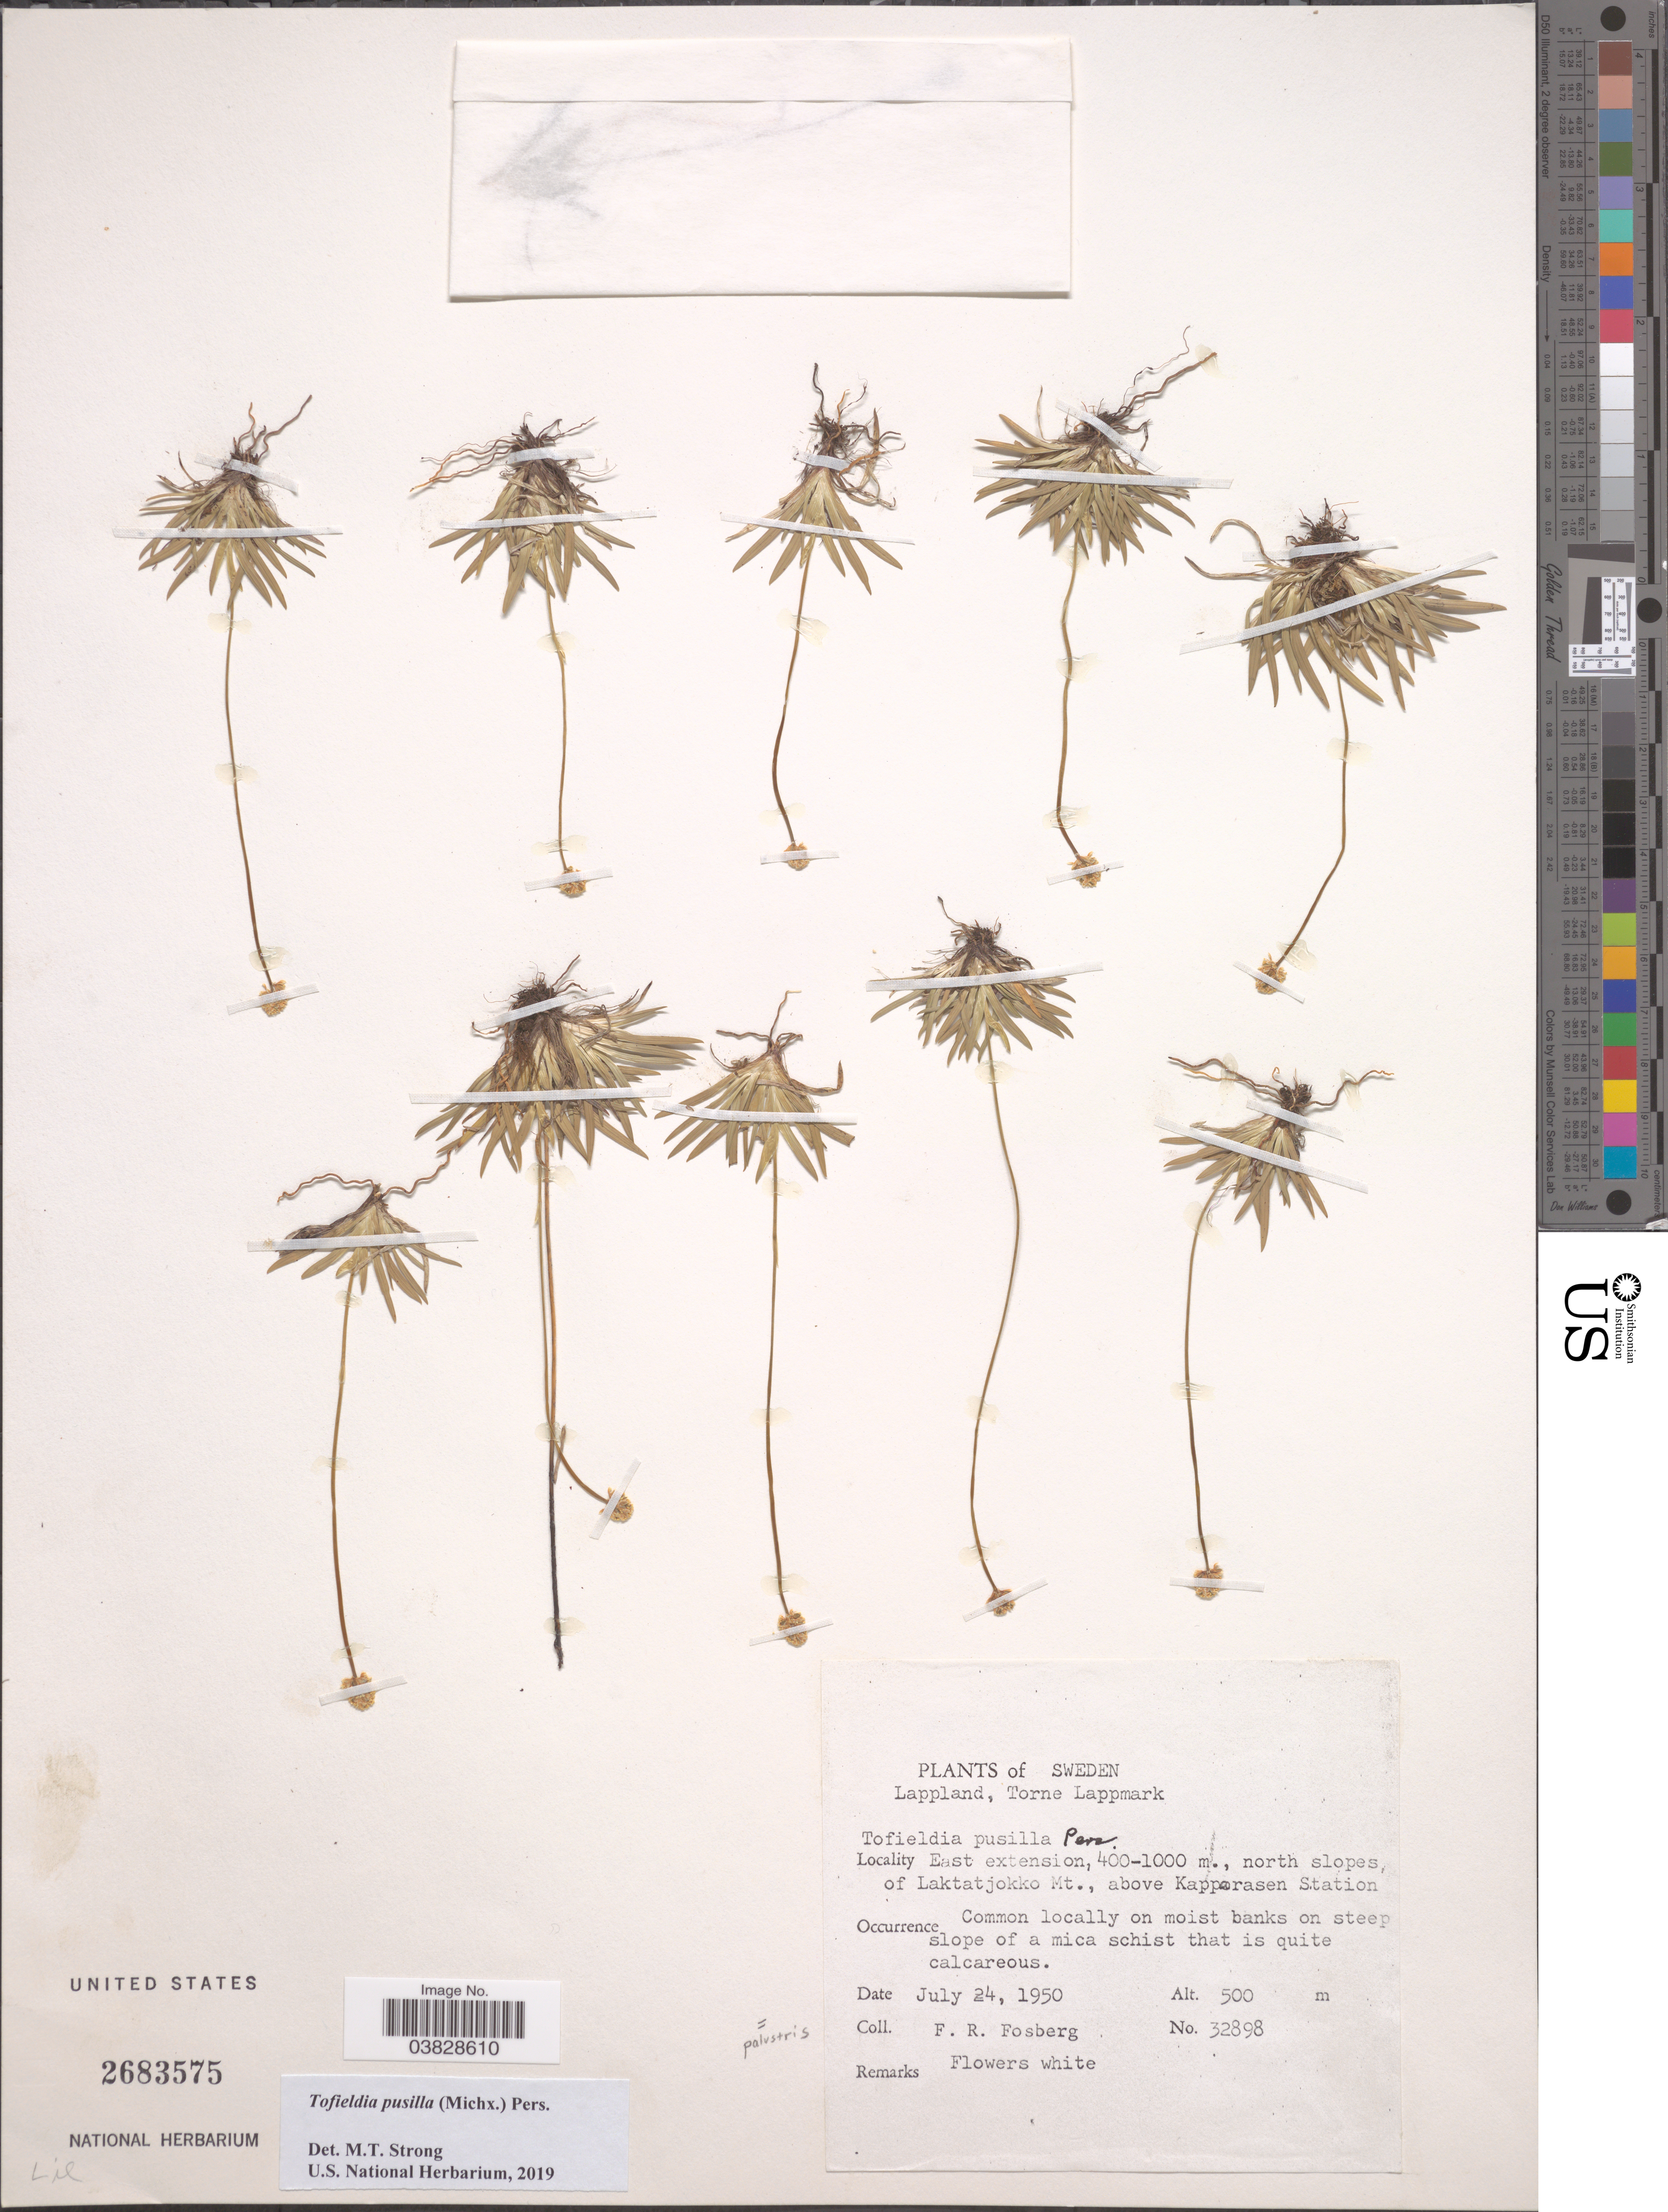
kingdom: Plantae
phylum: Tracheophyta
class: Liliopsida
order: Alismatales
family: Tofieldiaceae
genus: Tofieldia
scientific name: Tofieldia pusilla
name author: (Michx.) Pers.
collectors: F. R. Fosberg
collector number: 32898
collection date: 1950-07-24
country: Sweden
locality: East extension, north slopes of Laktatjokko Mt. [Låktatjåkko], above Kapparasen Station, Lappland, Torne Lappmark.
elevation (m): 500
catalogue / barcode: US 2683575